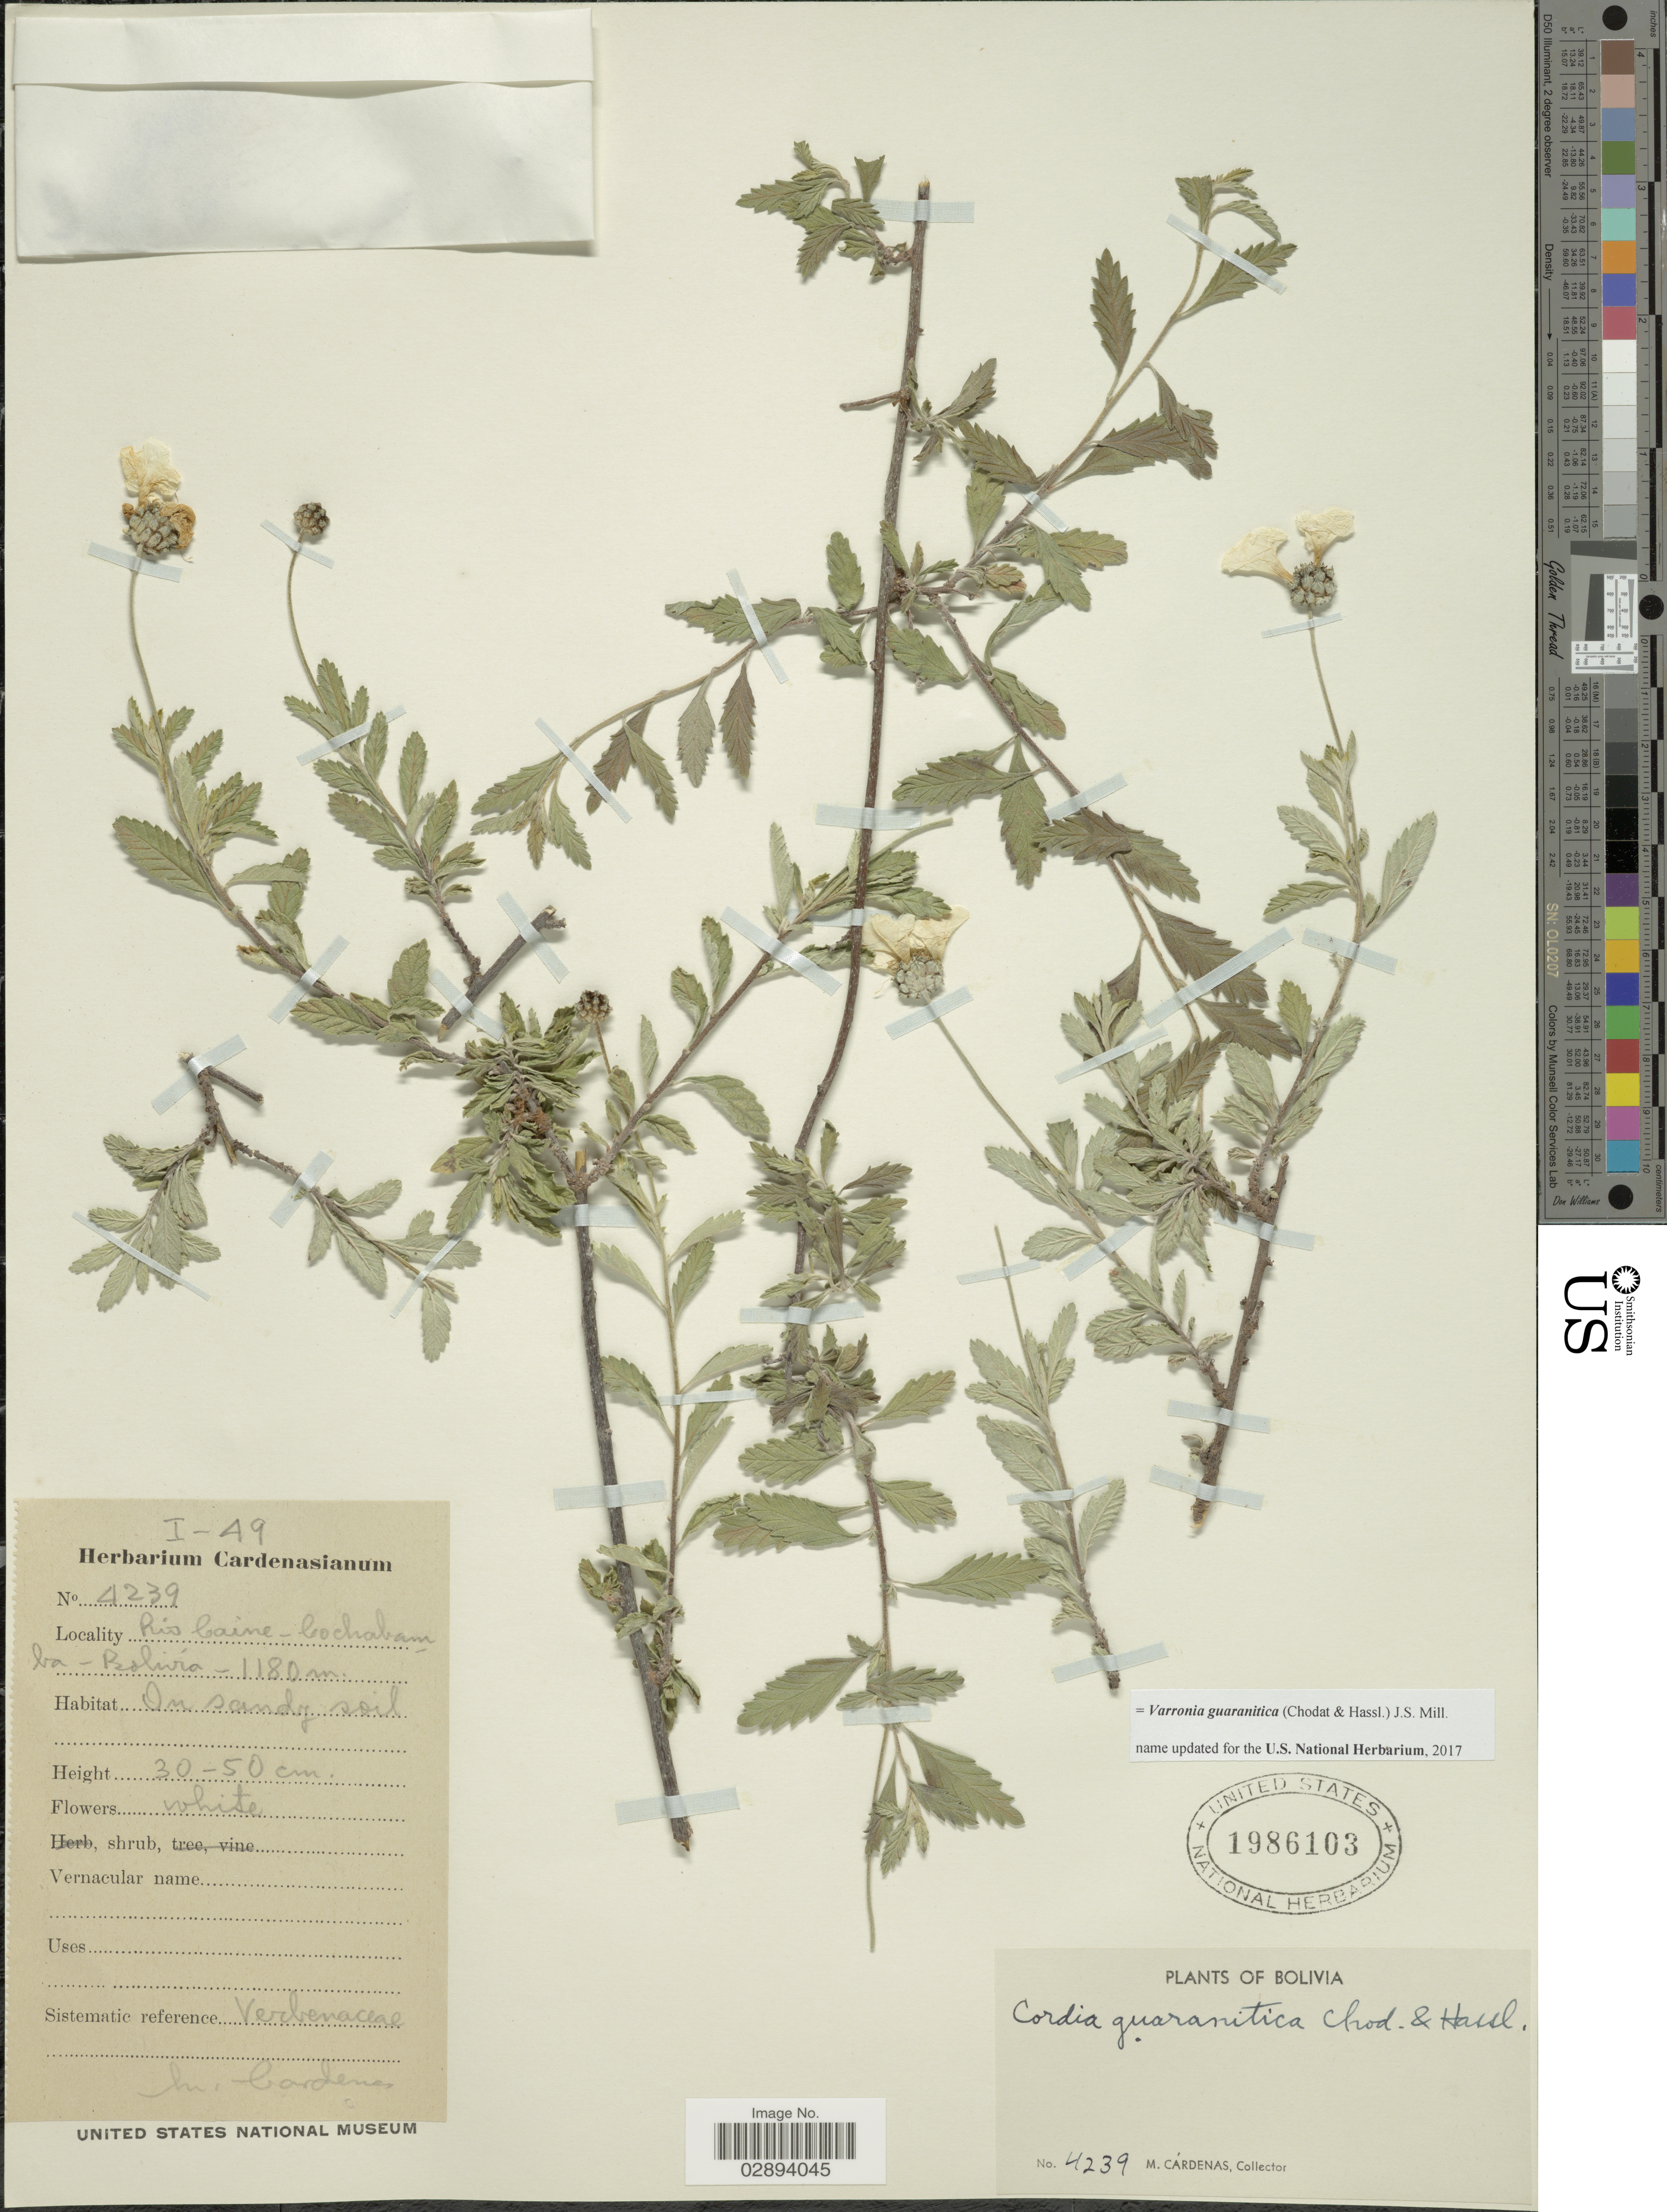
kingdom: Plantae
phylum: Tracheophyta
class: Magnoliopsida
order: Boraginales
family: Cordiaceae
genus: Varronia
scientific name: Varronia guaranitica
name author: (Chodat & Hassl.) J.S. Mill.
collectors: M. Cárdenas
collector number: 4239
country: Bolivia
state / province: Cochabamba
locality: Rio Caine.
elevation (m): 1180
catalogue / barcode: US 1986103